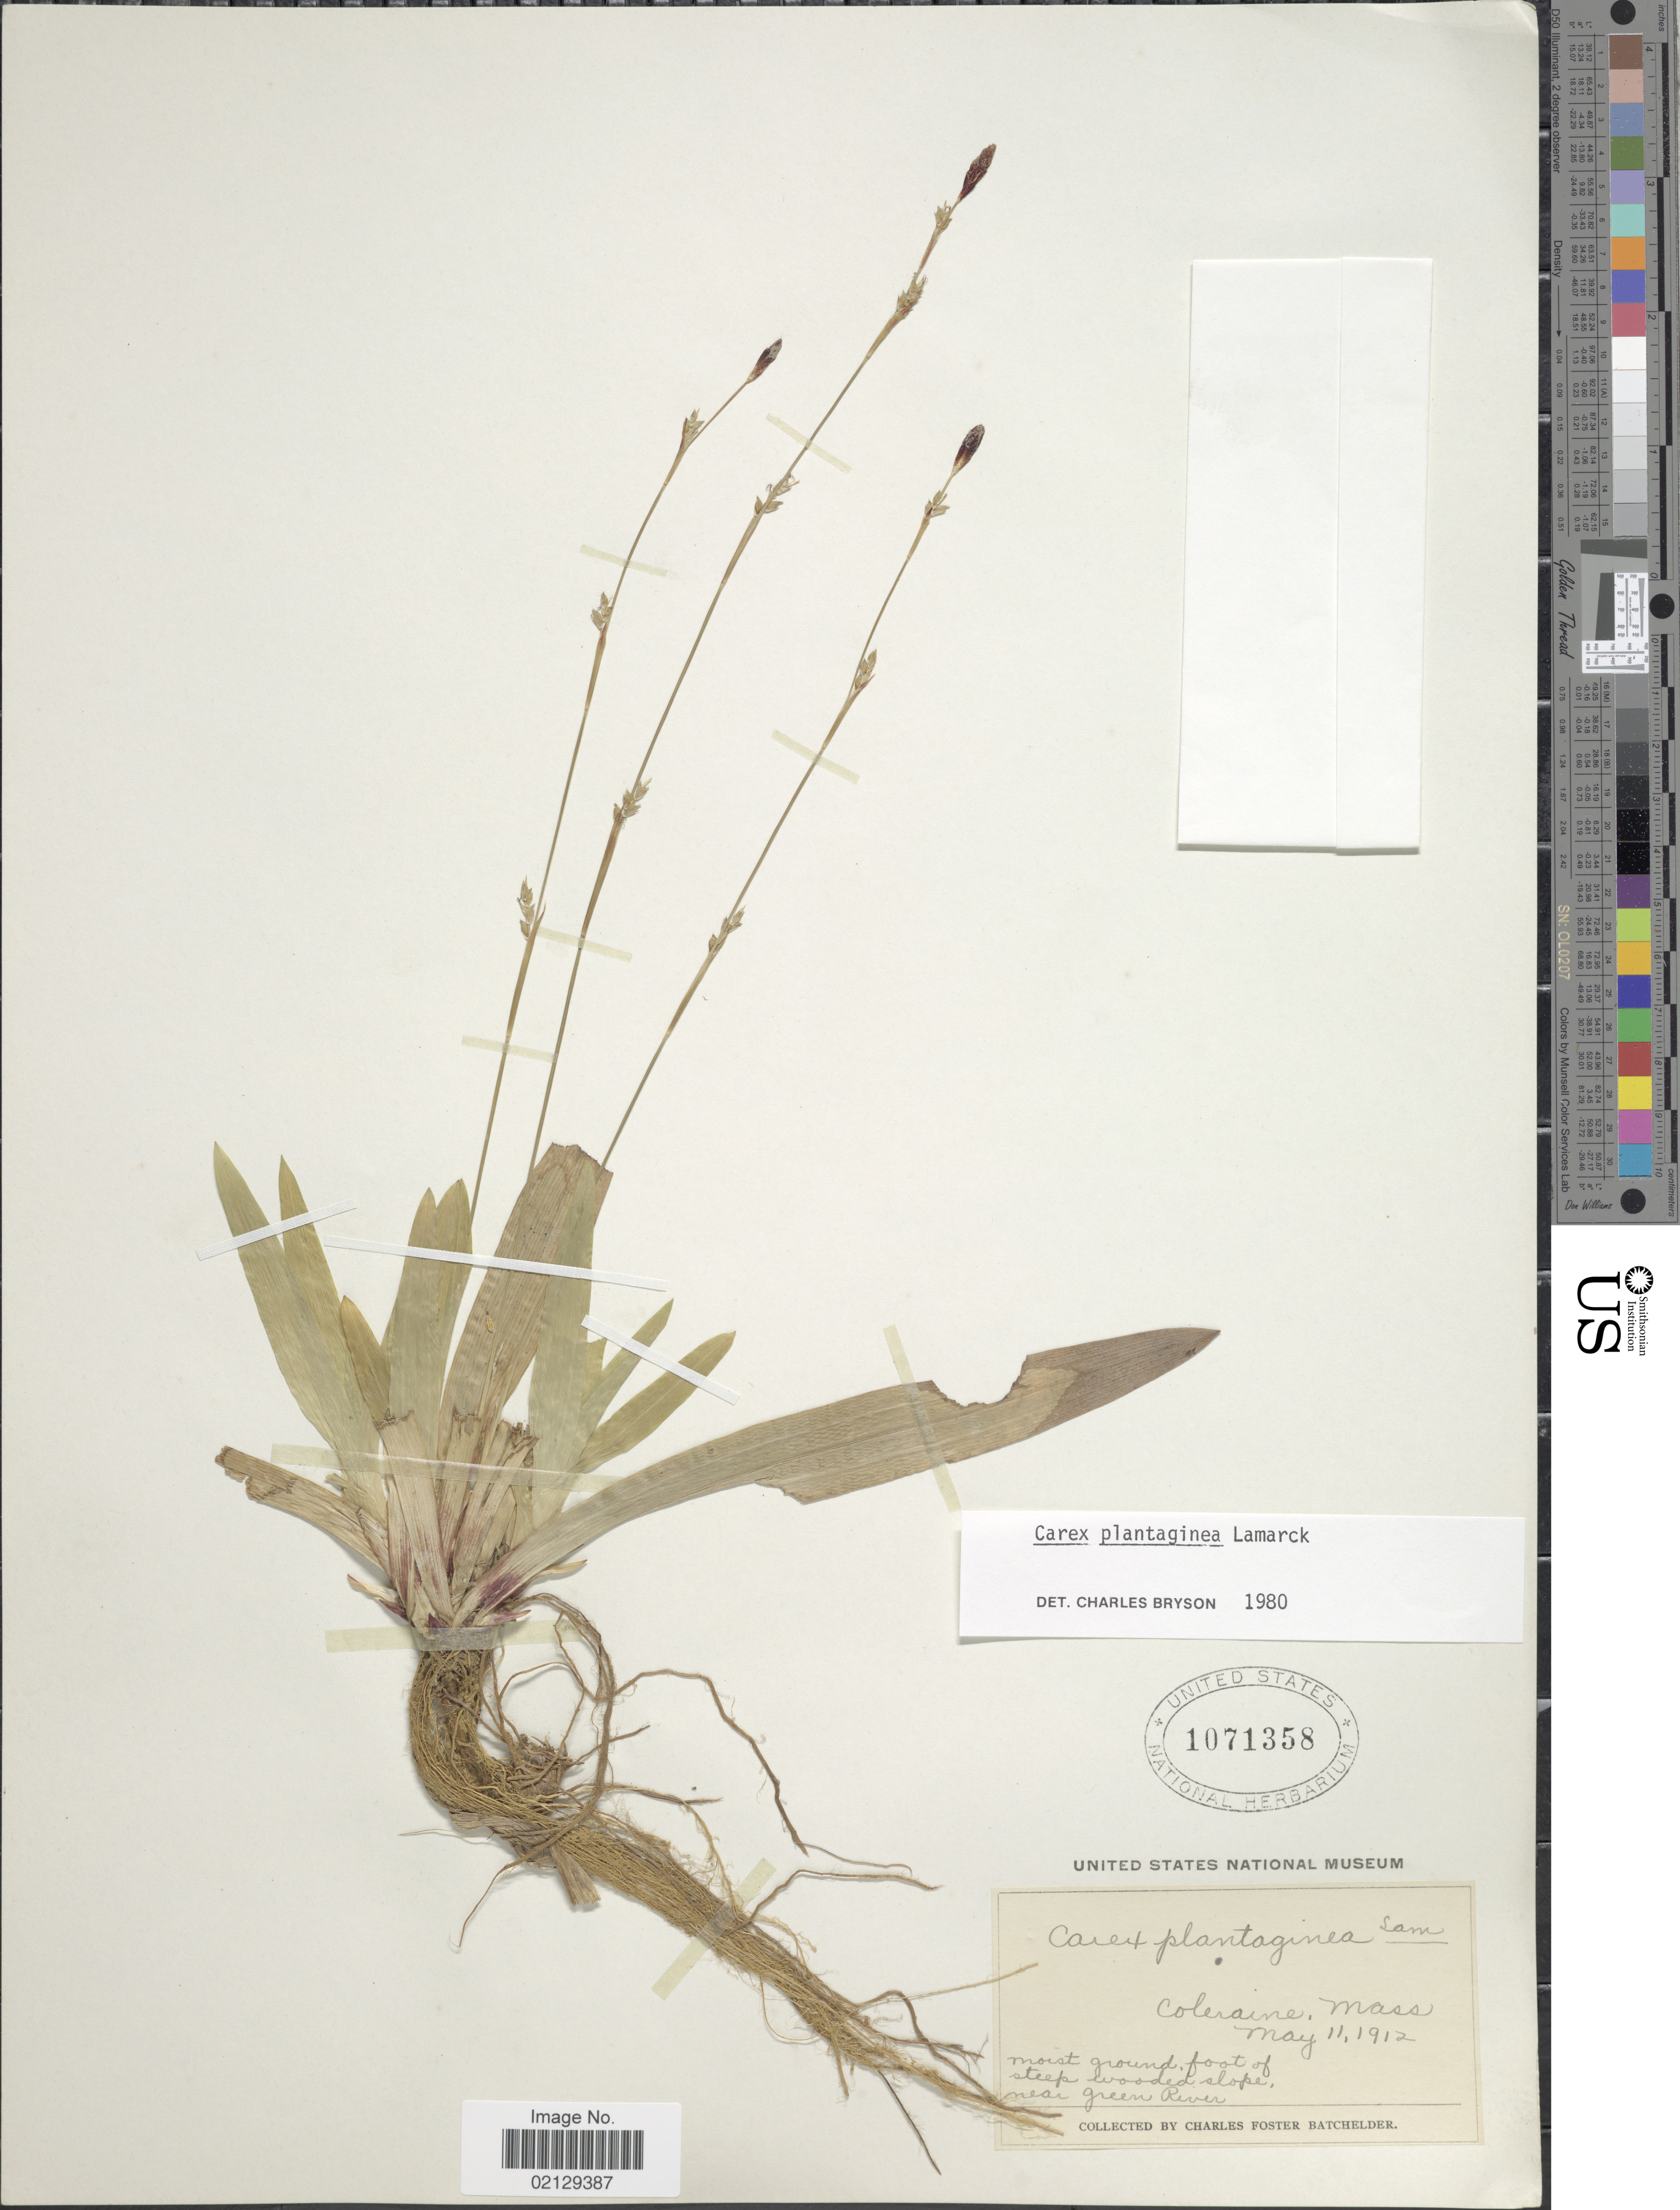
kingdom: Plantae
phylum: Tracheophyta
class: Liliopsida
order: Poales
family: Cyperaceae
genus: Carex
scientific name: Carex plantaginea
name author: Lam.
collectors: C. Batchelder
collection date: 1912-05-11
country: United States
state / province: Massachusetts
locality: Coleraine, Mass.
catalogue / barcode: US 1071358